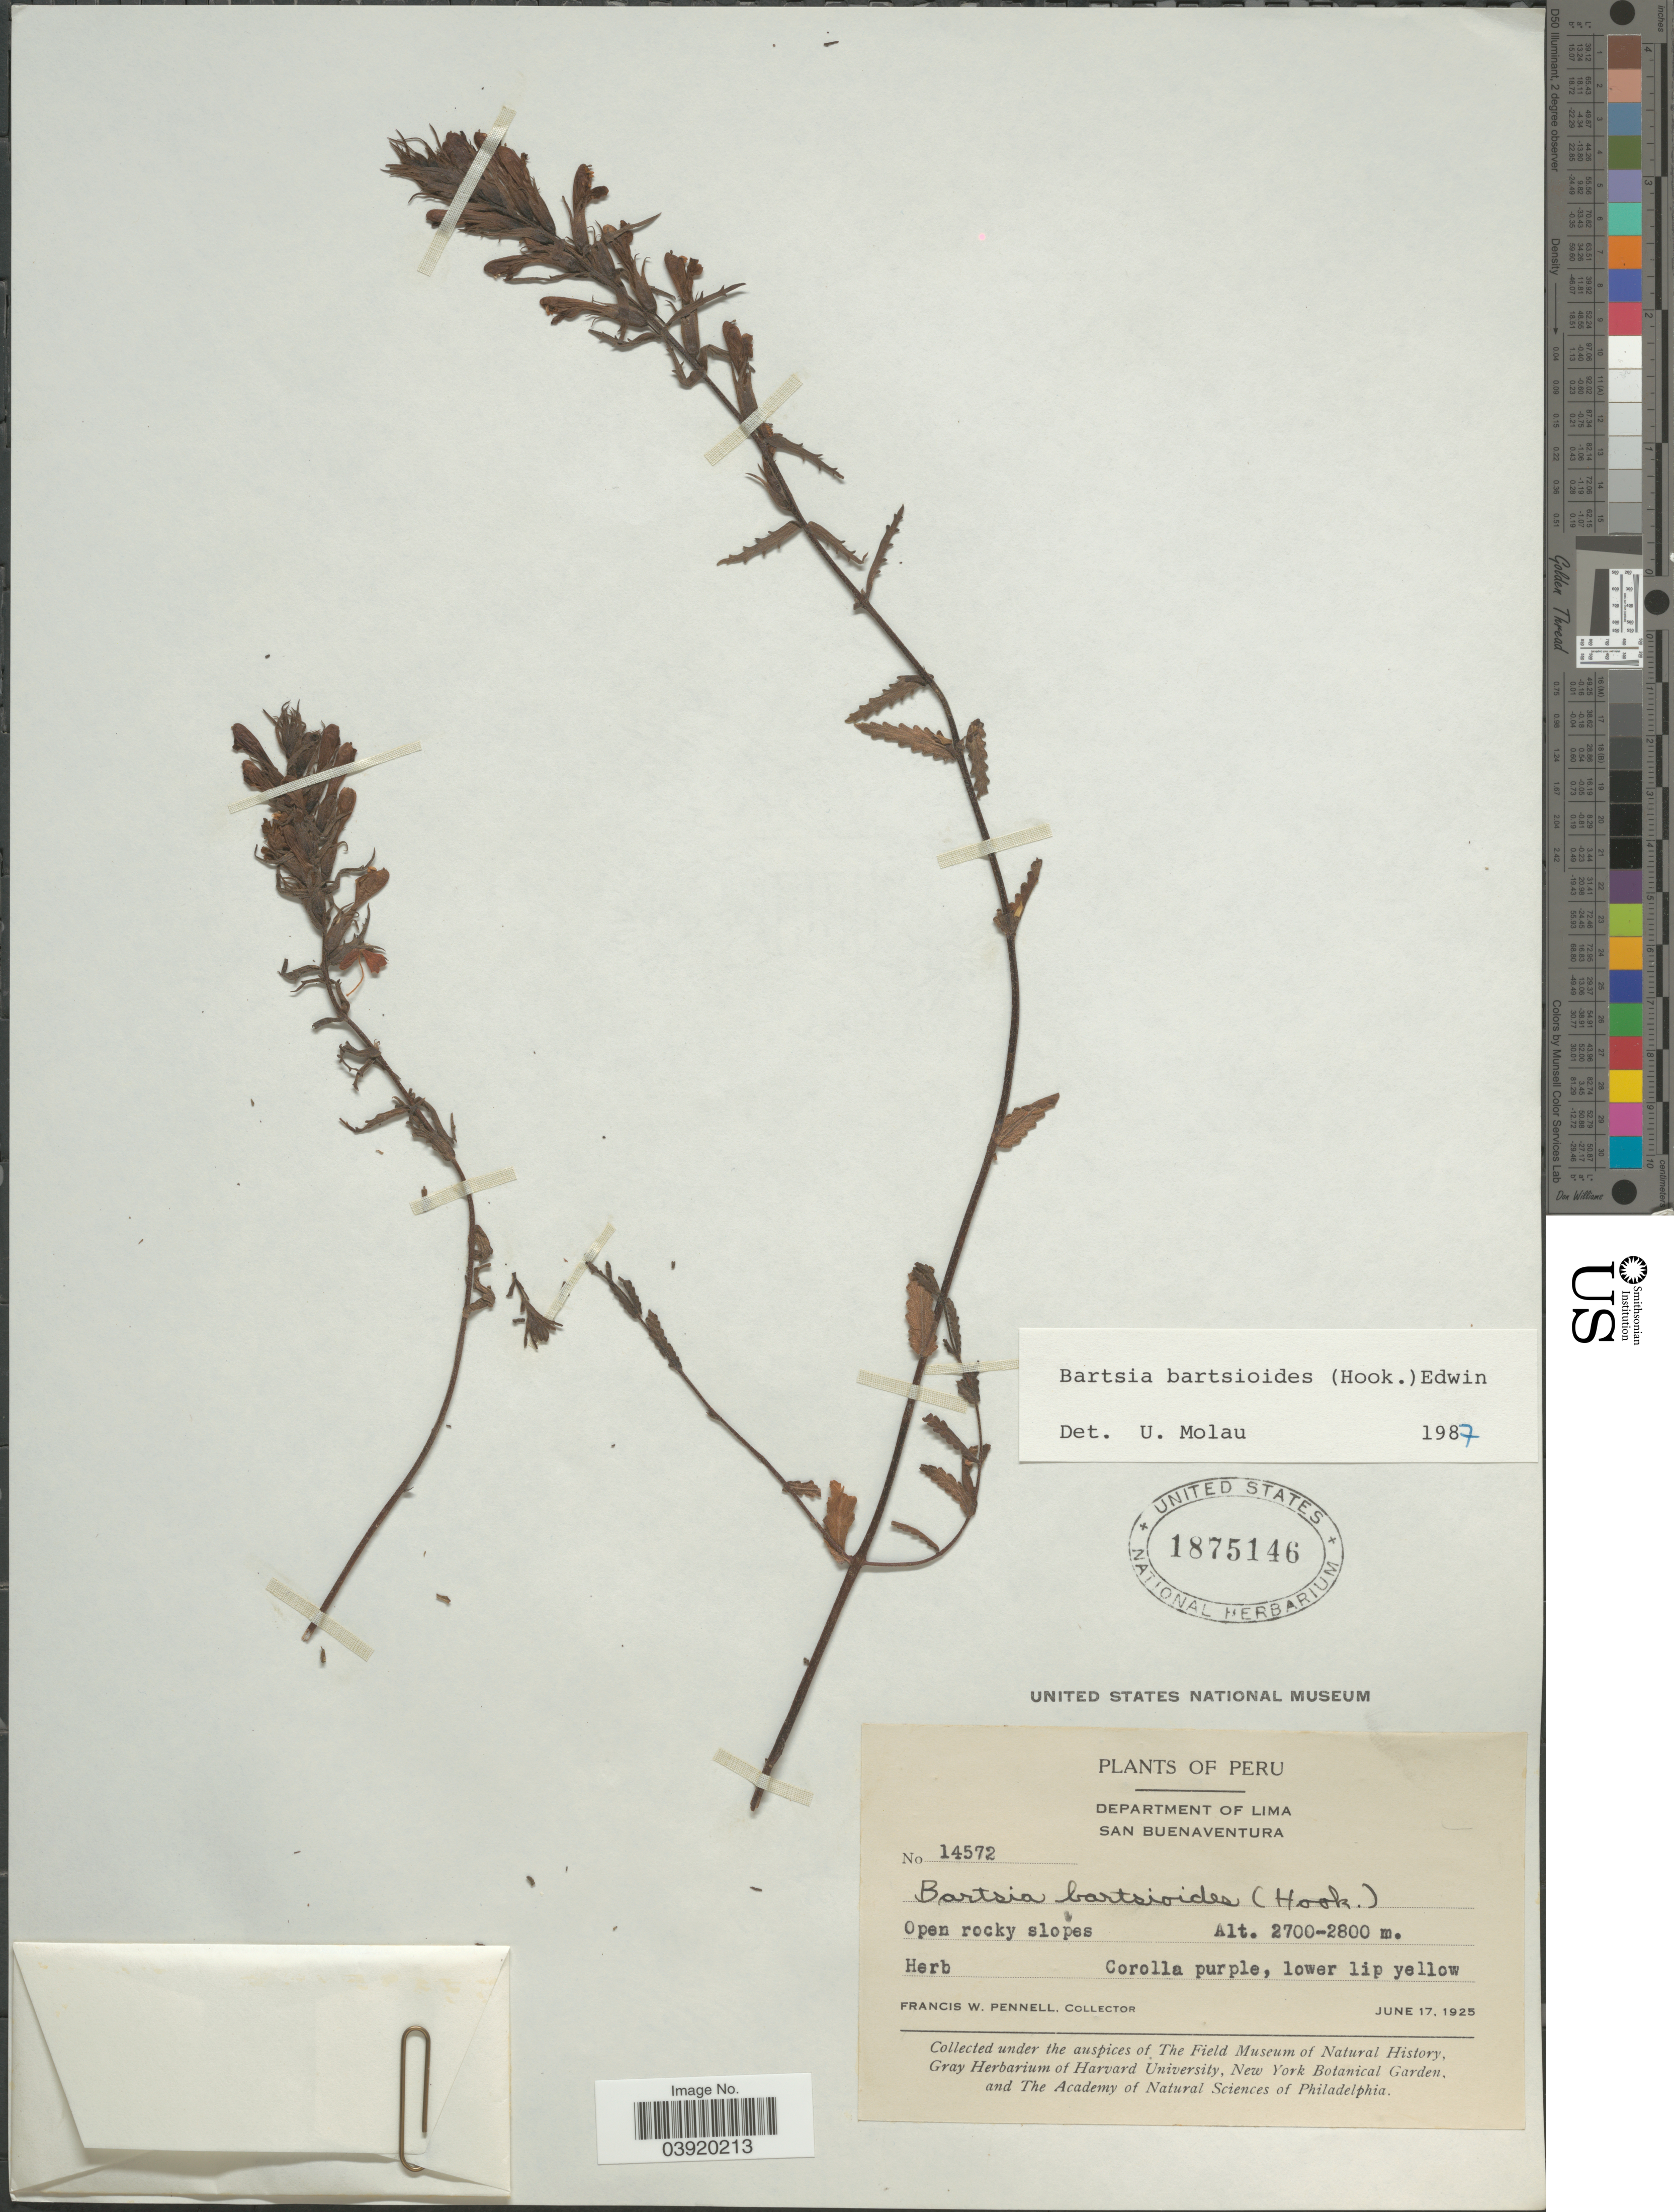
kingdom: Plantae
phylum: Tracheophyta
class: Magnoliopsida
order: Lamiales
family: Orobanchaceae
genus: Bartsia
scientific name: Bartsia bartsioides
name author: (Hook.) Edwin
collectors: F. W. Pennell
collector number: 14572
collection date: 1925-06-17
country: Peru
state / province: Lima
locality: Department of Lima. San Buenaventura.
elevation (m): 2700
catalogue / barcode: US 1875146